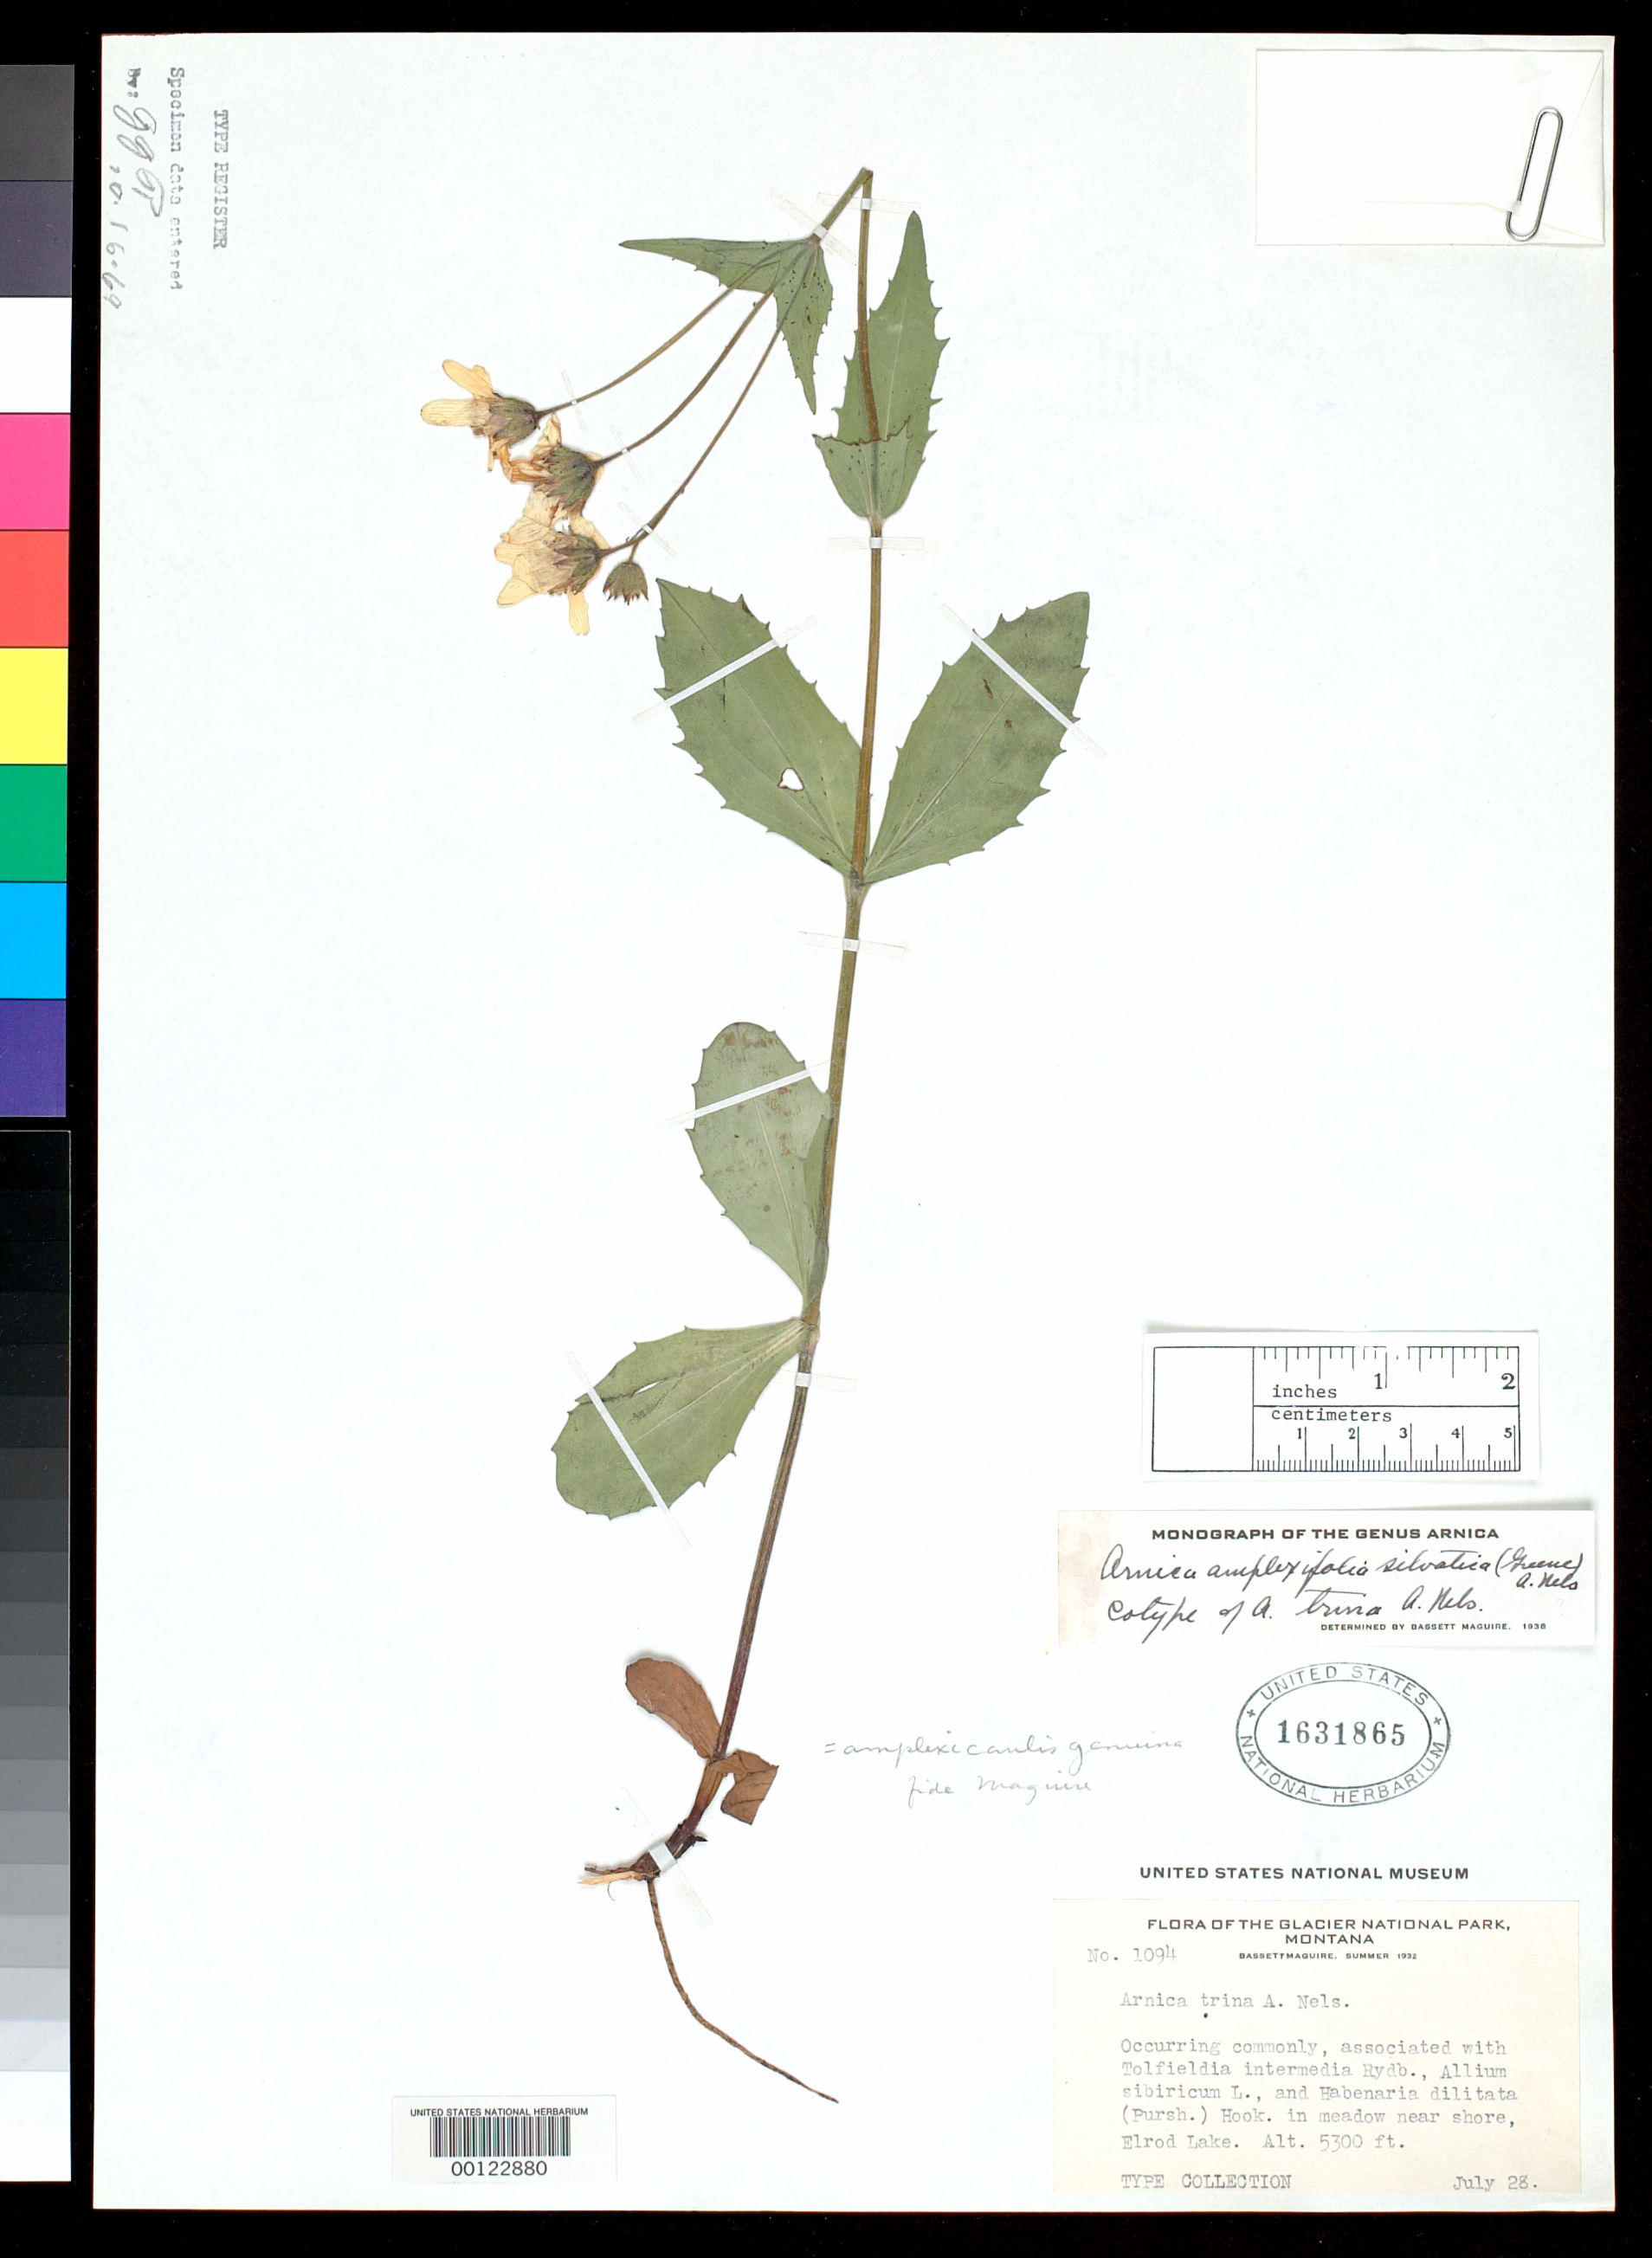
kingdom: Plantae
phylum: Tracheophyta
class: Magnoliopsida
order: Asterales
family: Asteraceae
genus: Arnica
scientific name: Arnica trina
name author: A. Nelson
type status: Type Collection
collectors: B. Maguire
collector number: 1094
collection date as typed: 28 Jul 1932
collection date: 1932-07-28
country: United States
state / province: Montana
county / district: Flathead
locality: Glacier National Park, Elrod Lake.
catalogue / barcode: US 1631865